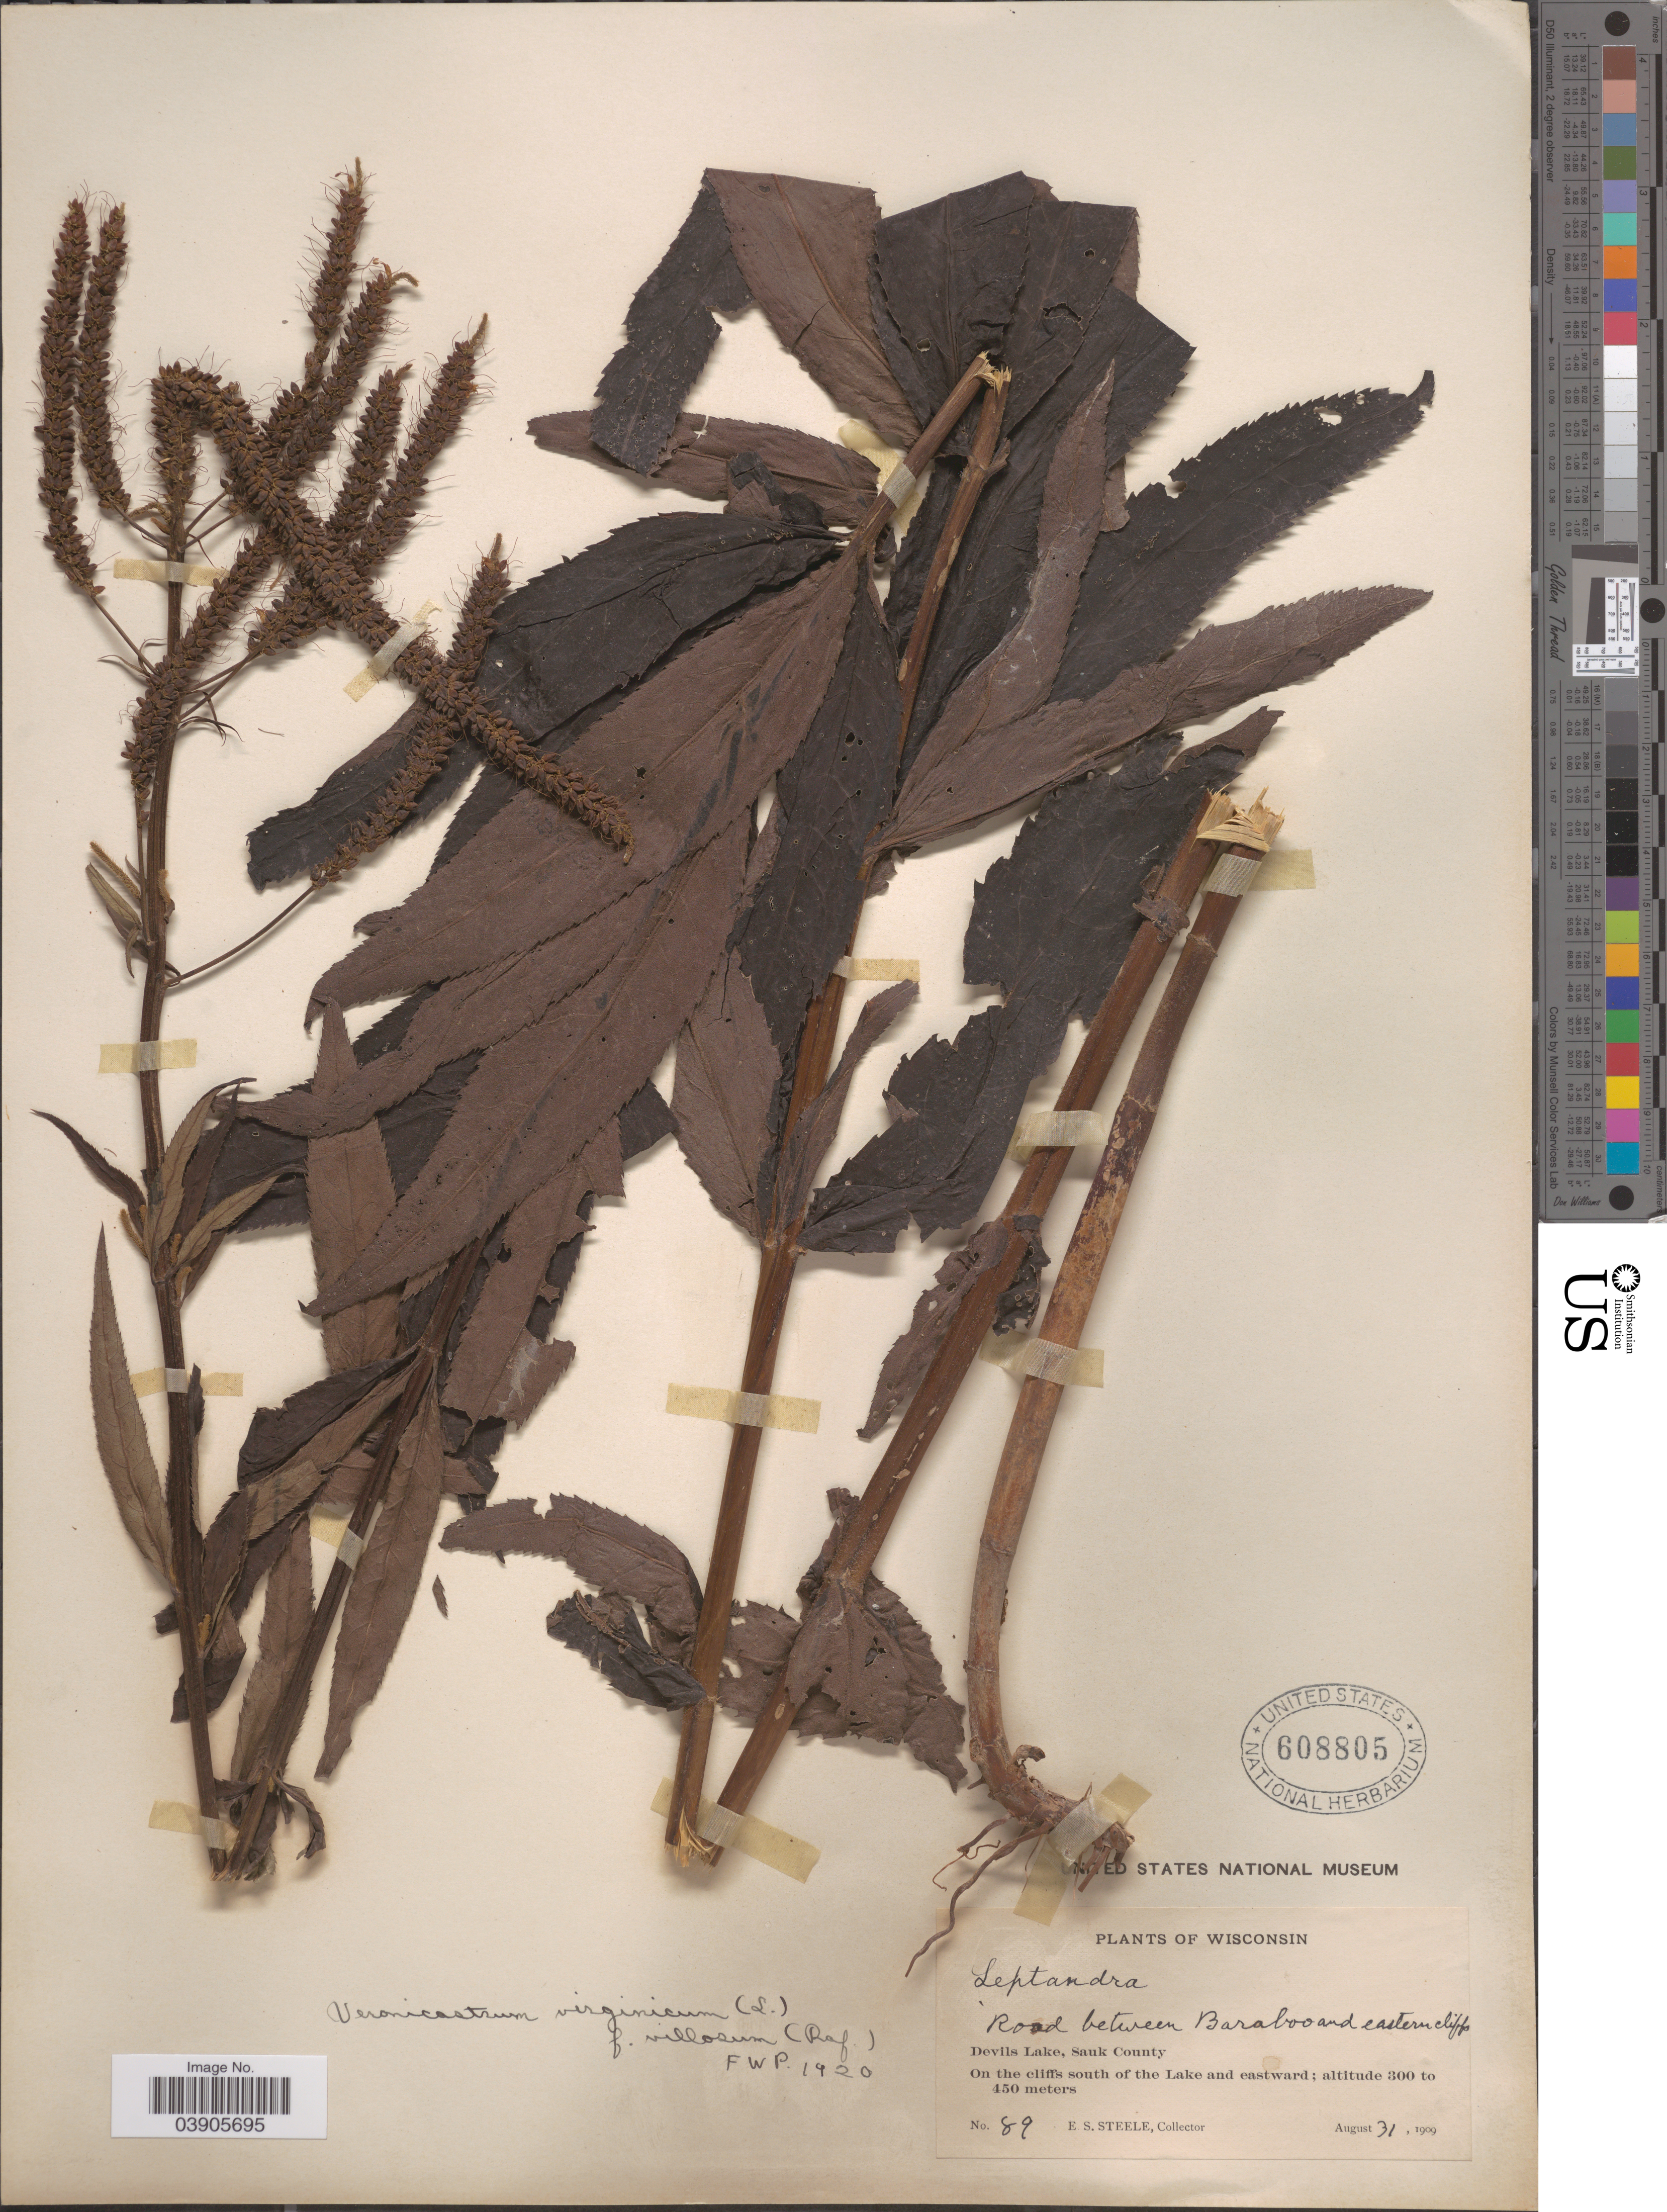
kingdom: Plantae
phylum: Tracheophyta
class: Magnoliopsida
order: Lamiales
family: Plantaginaceae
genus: Veronicastrum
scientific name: Veronicastrum virginicum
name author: (L.) Farw.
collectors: E. Steele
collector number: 89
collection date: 1909-08-31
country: United States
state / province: Wisconsin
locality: Road between Baraboo and eastern cliffs. Devils Lake, Sauk County. On the cliffs south of the Lake and eastward.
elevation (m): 300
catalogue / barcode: US 608805